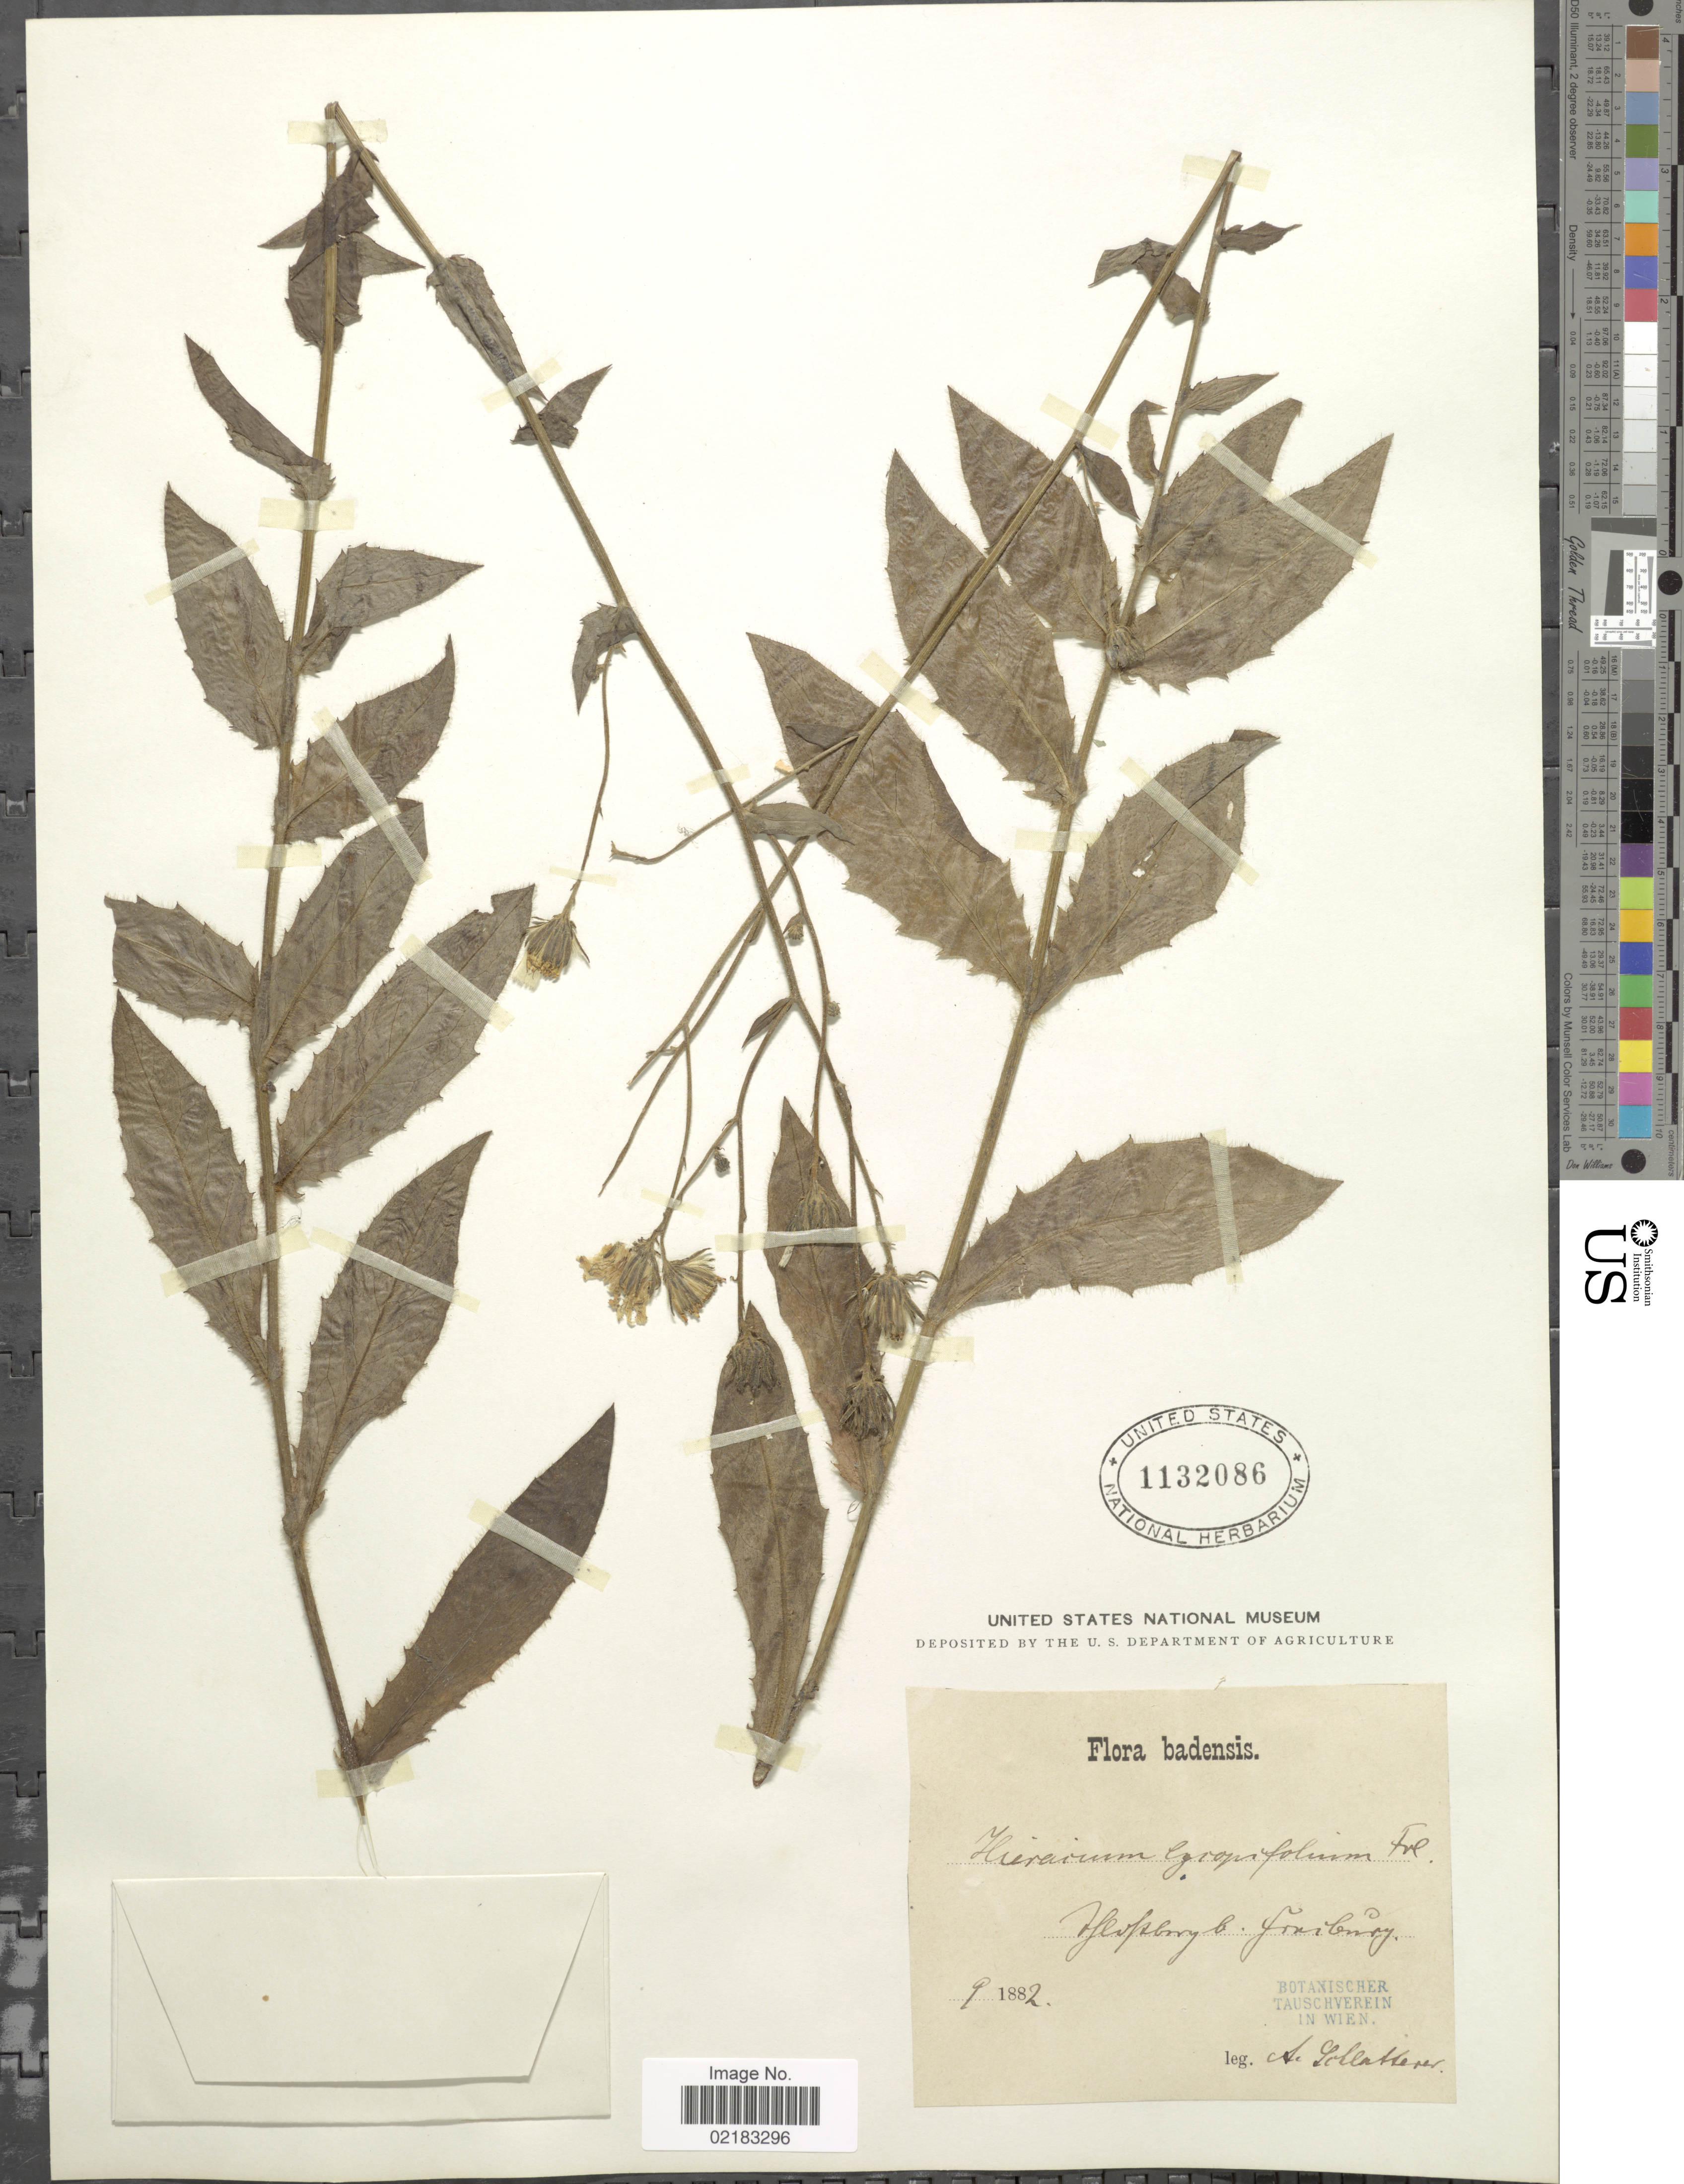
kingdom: Plantae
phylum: Tracheophyta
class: Magnoliopsida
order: Asterales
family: Asteraceae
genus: Hieracium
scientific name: Hieracium lycopifolium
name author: Froel.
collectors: A. Schlatterer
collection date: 1882-09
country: Germany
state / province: Baden-Württemberg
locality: Badensis: Hevfsberg,Joriburg/ Botanischer, Tauschverein in wien [interpreted]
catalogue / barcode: US 1132086